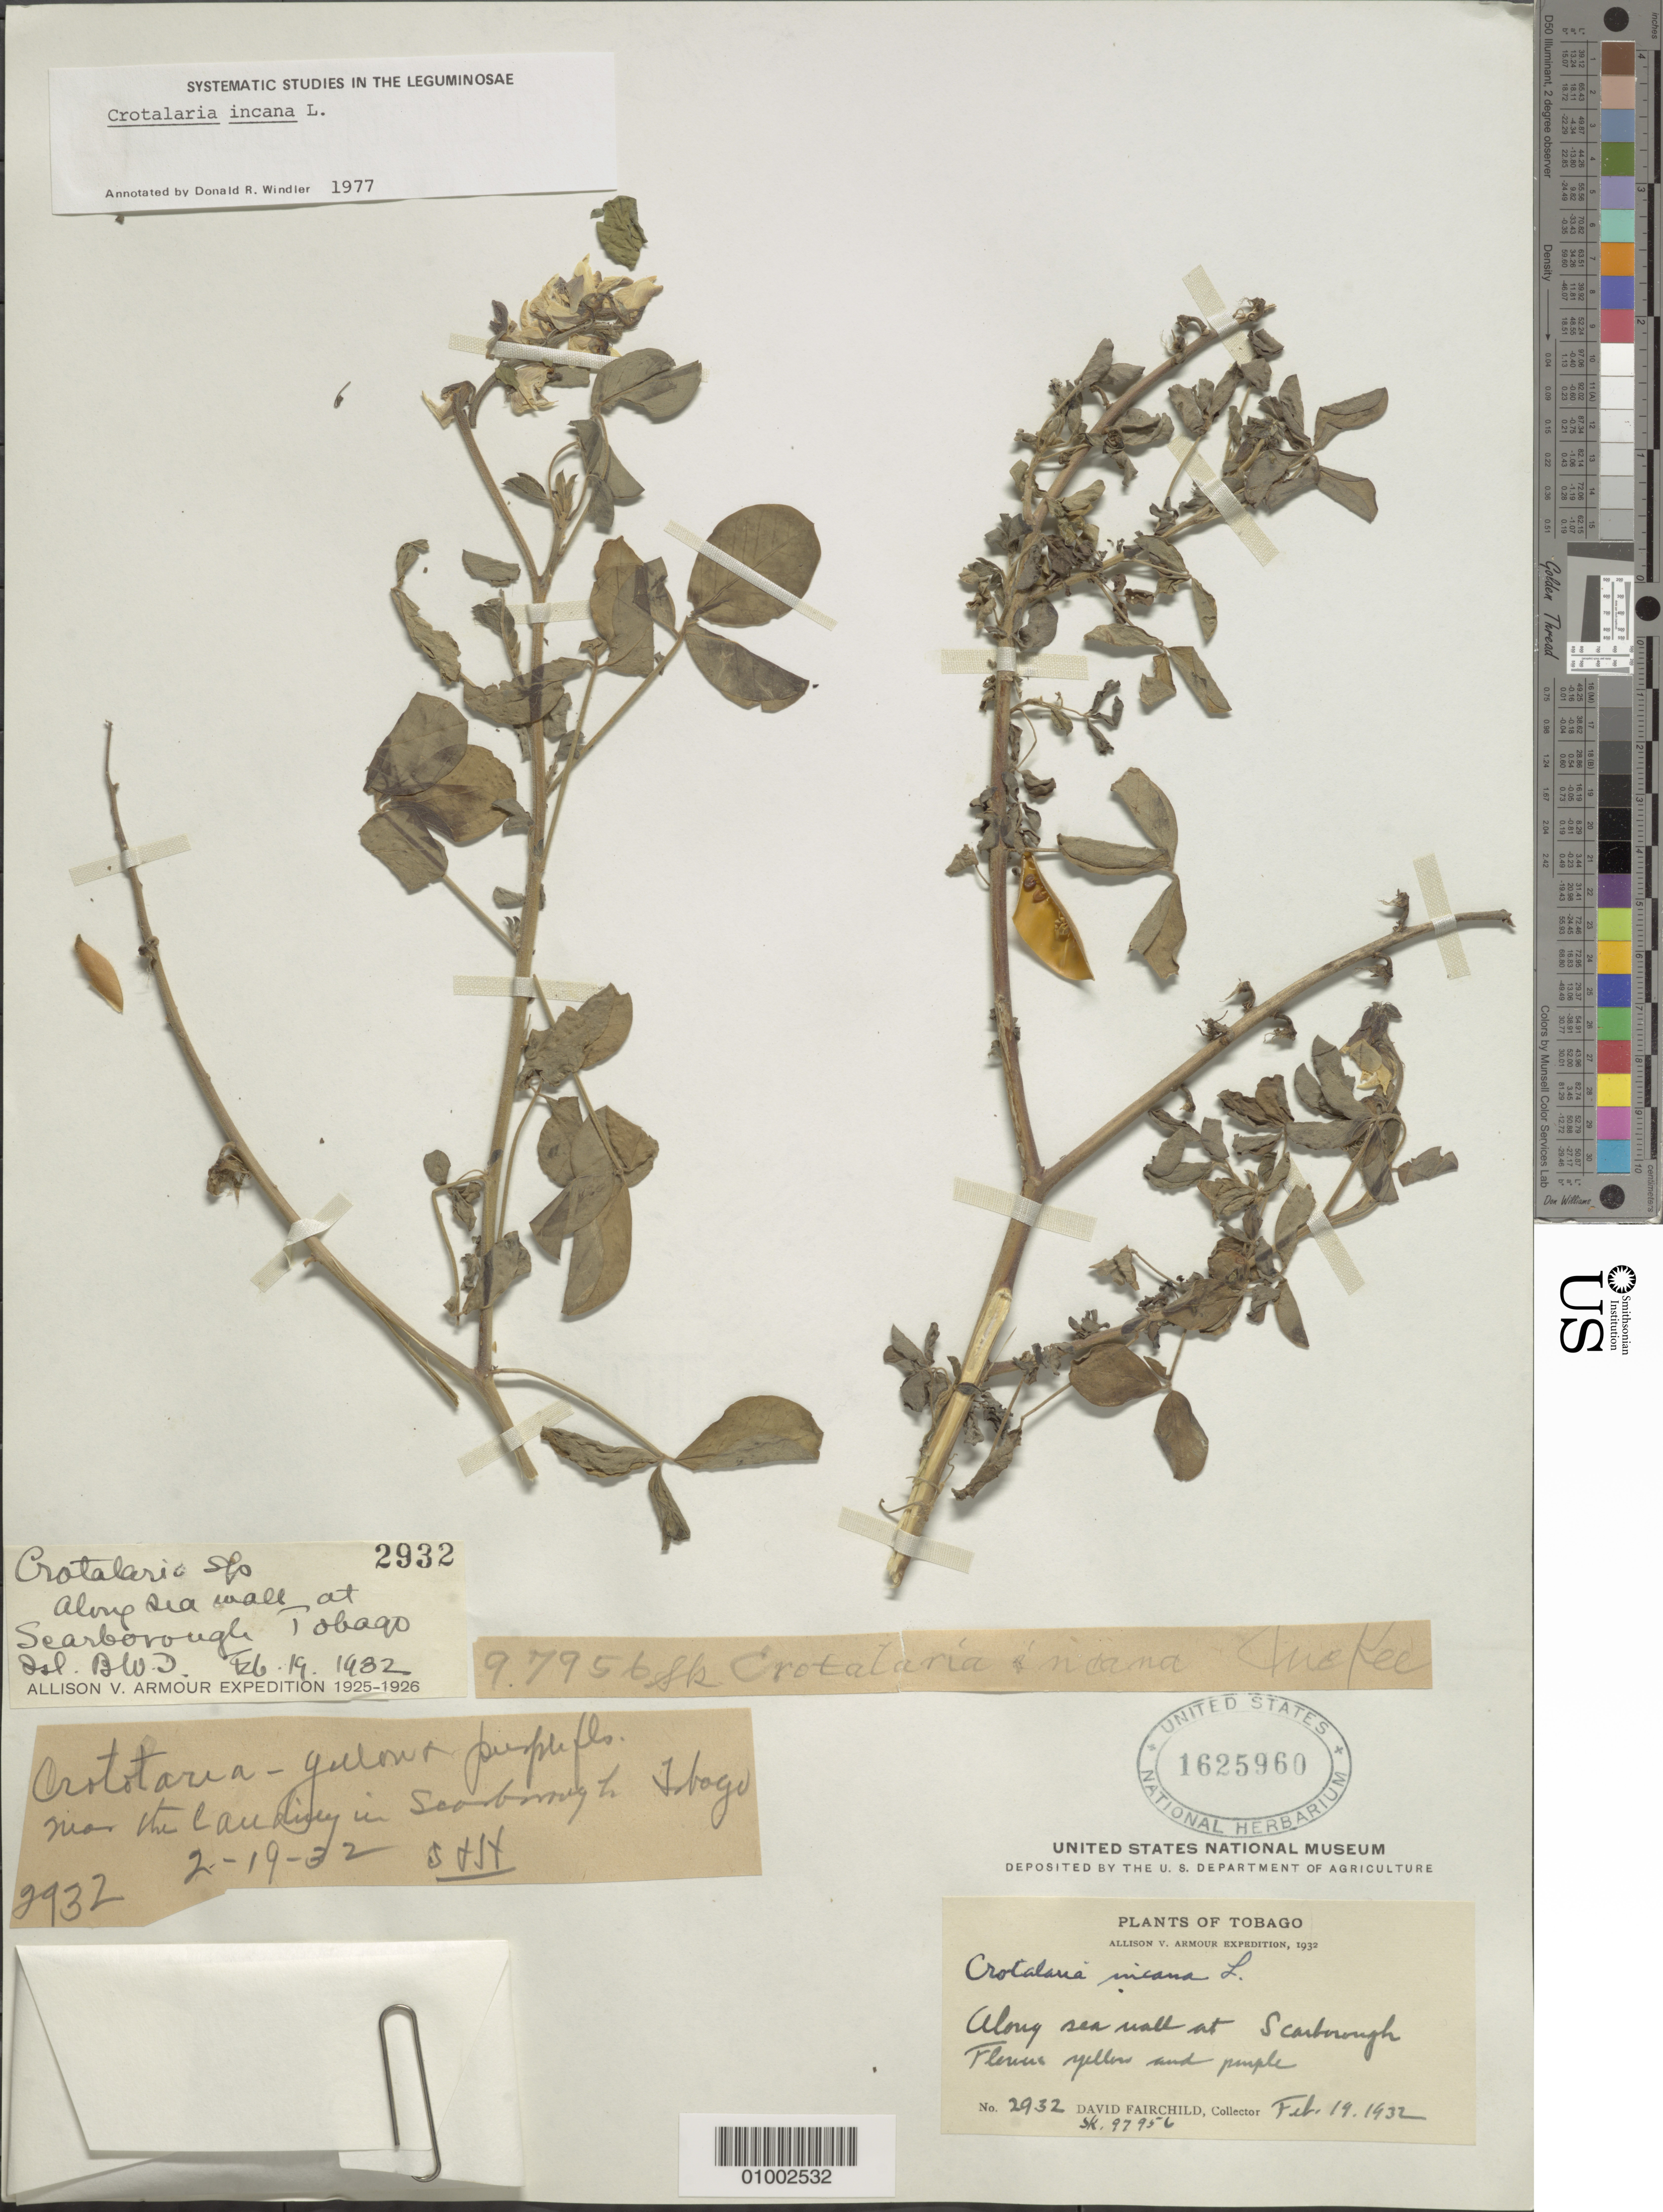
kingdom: Plantae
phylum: Tracheophyta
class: Magnoliopsida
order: Fabales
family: Fabaceae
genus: Crotalaria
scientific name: Crotalaria incana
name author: L.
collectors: D. Fairchild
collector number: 2932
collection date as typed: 19 Feb 1932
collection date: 1932-02-19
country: Trinidad and Tobago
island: Tobago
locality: Along sea wall at Scarborough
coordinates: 0 N, 0 E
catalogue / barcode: US 1625960